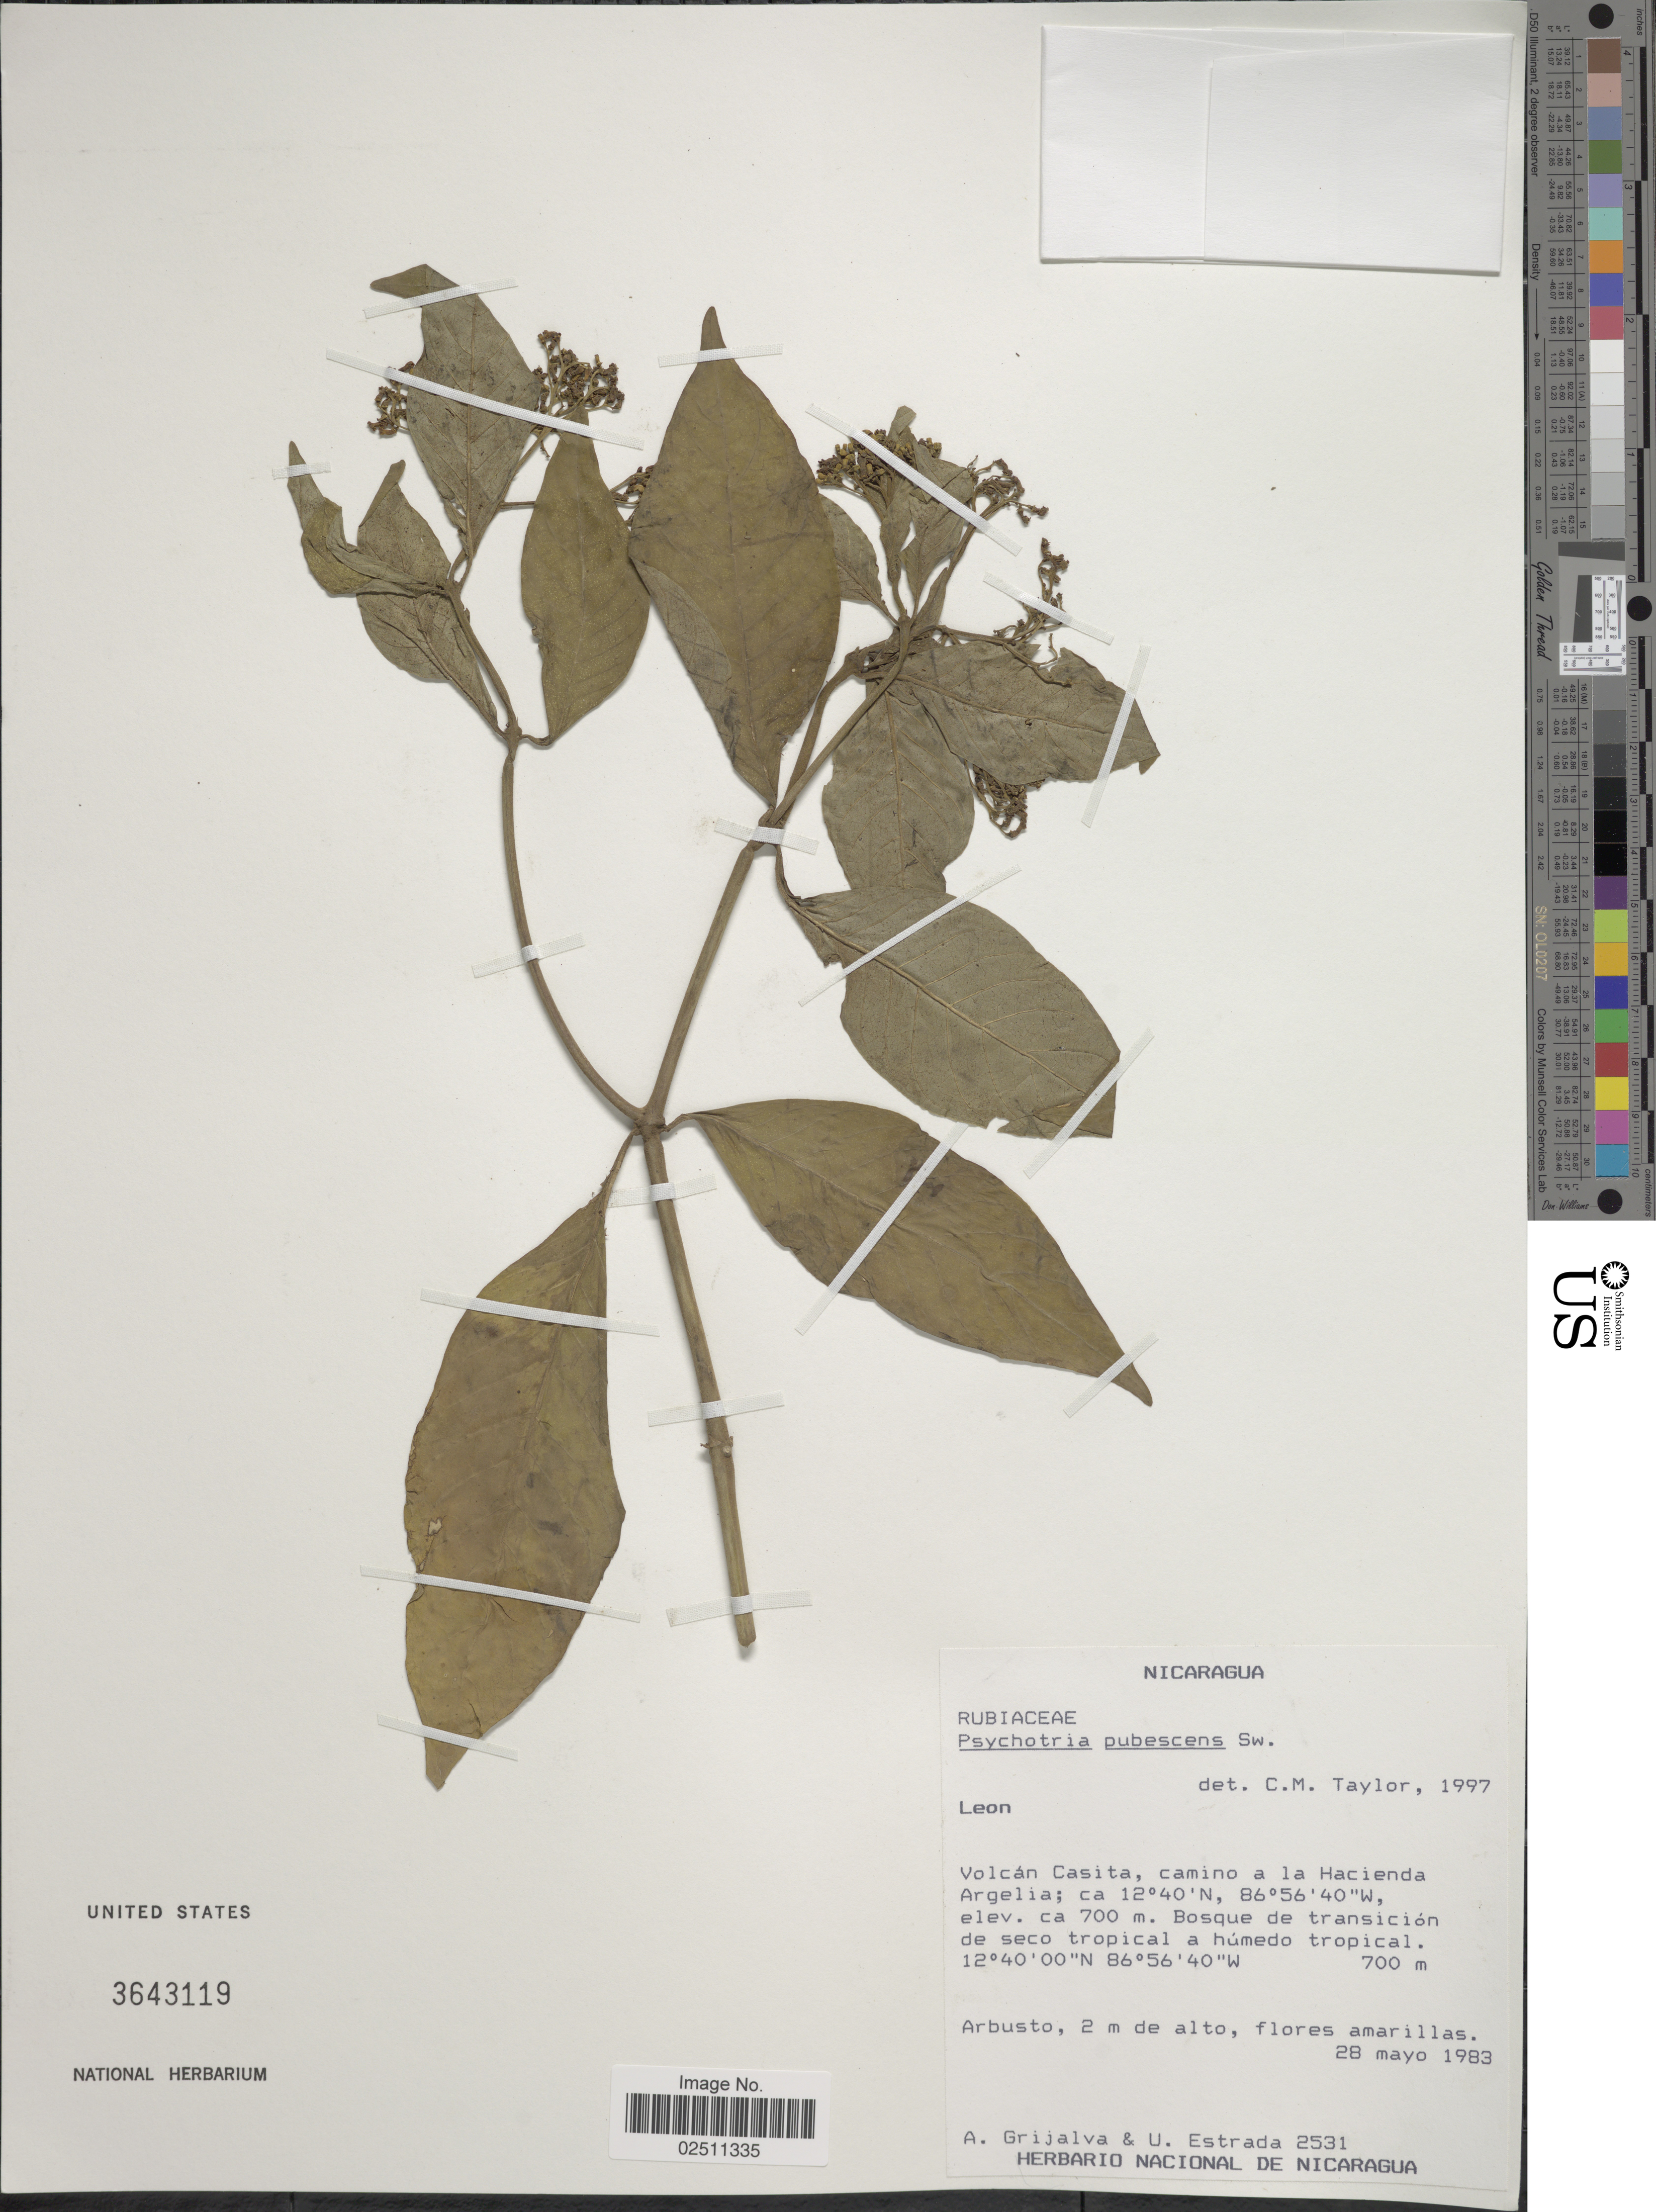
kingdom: Plantae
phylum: Tracheophyta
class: Magnoliopsida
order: Gentianales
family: Rubiaceae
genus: Psychotria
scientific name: Psychotria pubescens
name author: Sw.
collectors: A. Grijalva & U. Estrada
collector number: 2531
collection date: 1983-05-28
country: Nicaragua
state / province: Leon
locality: Volcan Casita, camino a la Hacienda Argelia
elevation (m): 700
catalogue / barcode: US 3643119